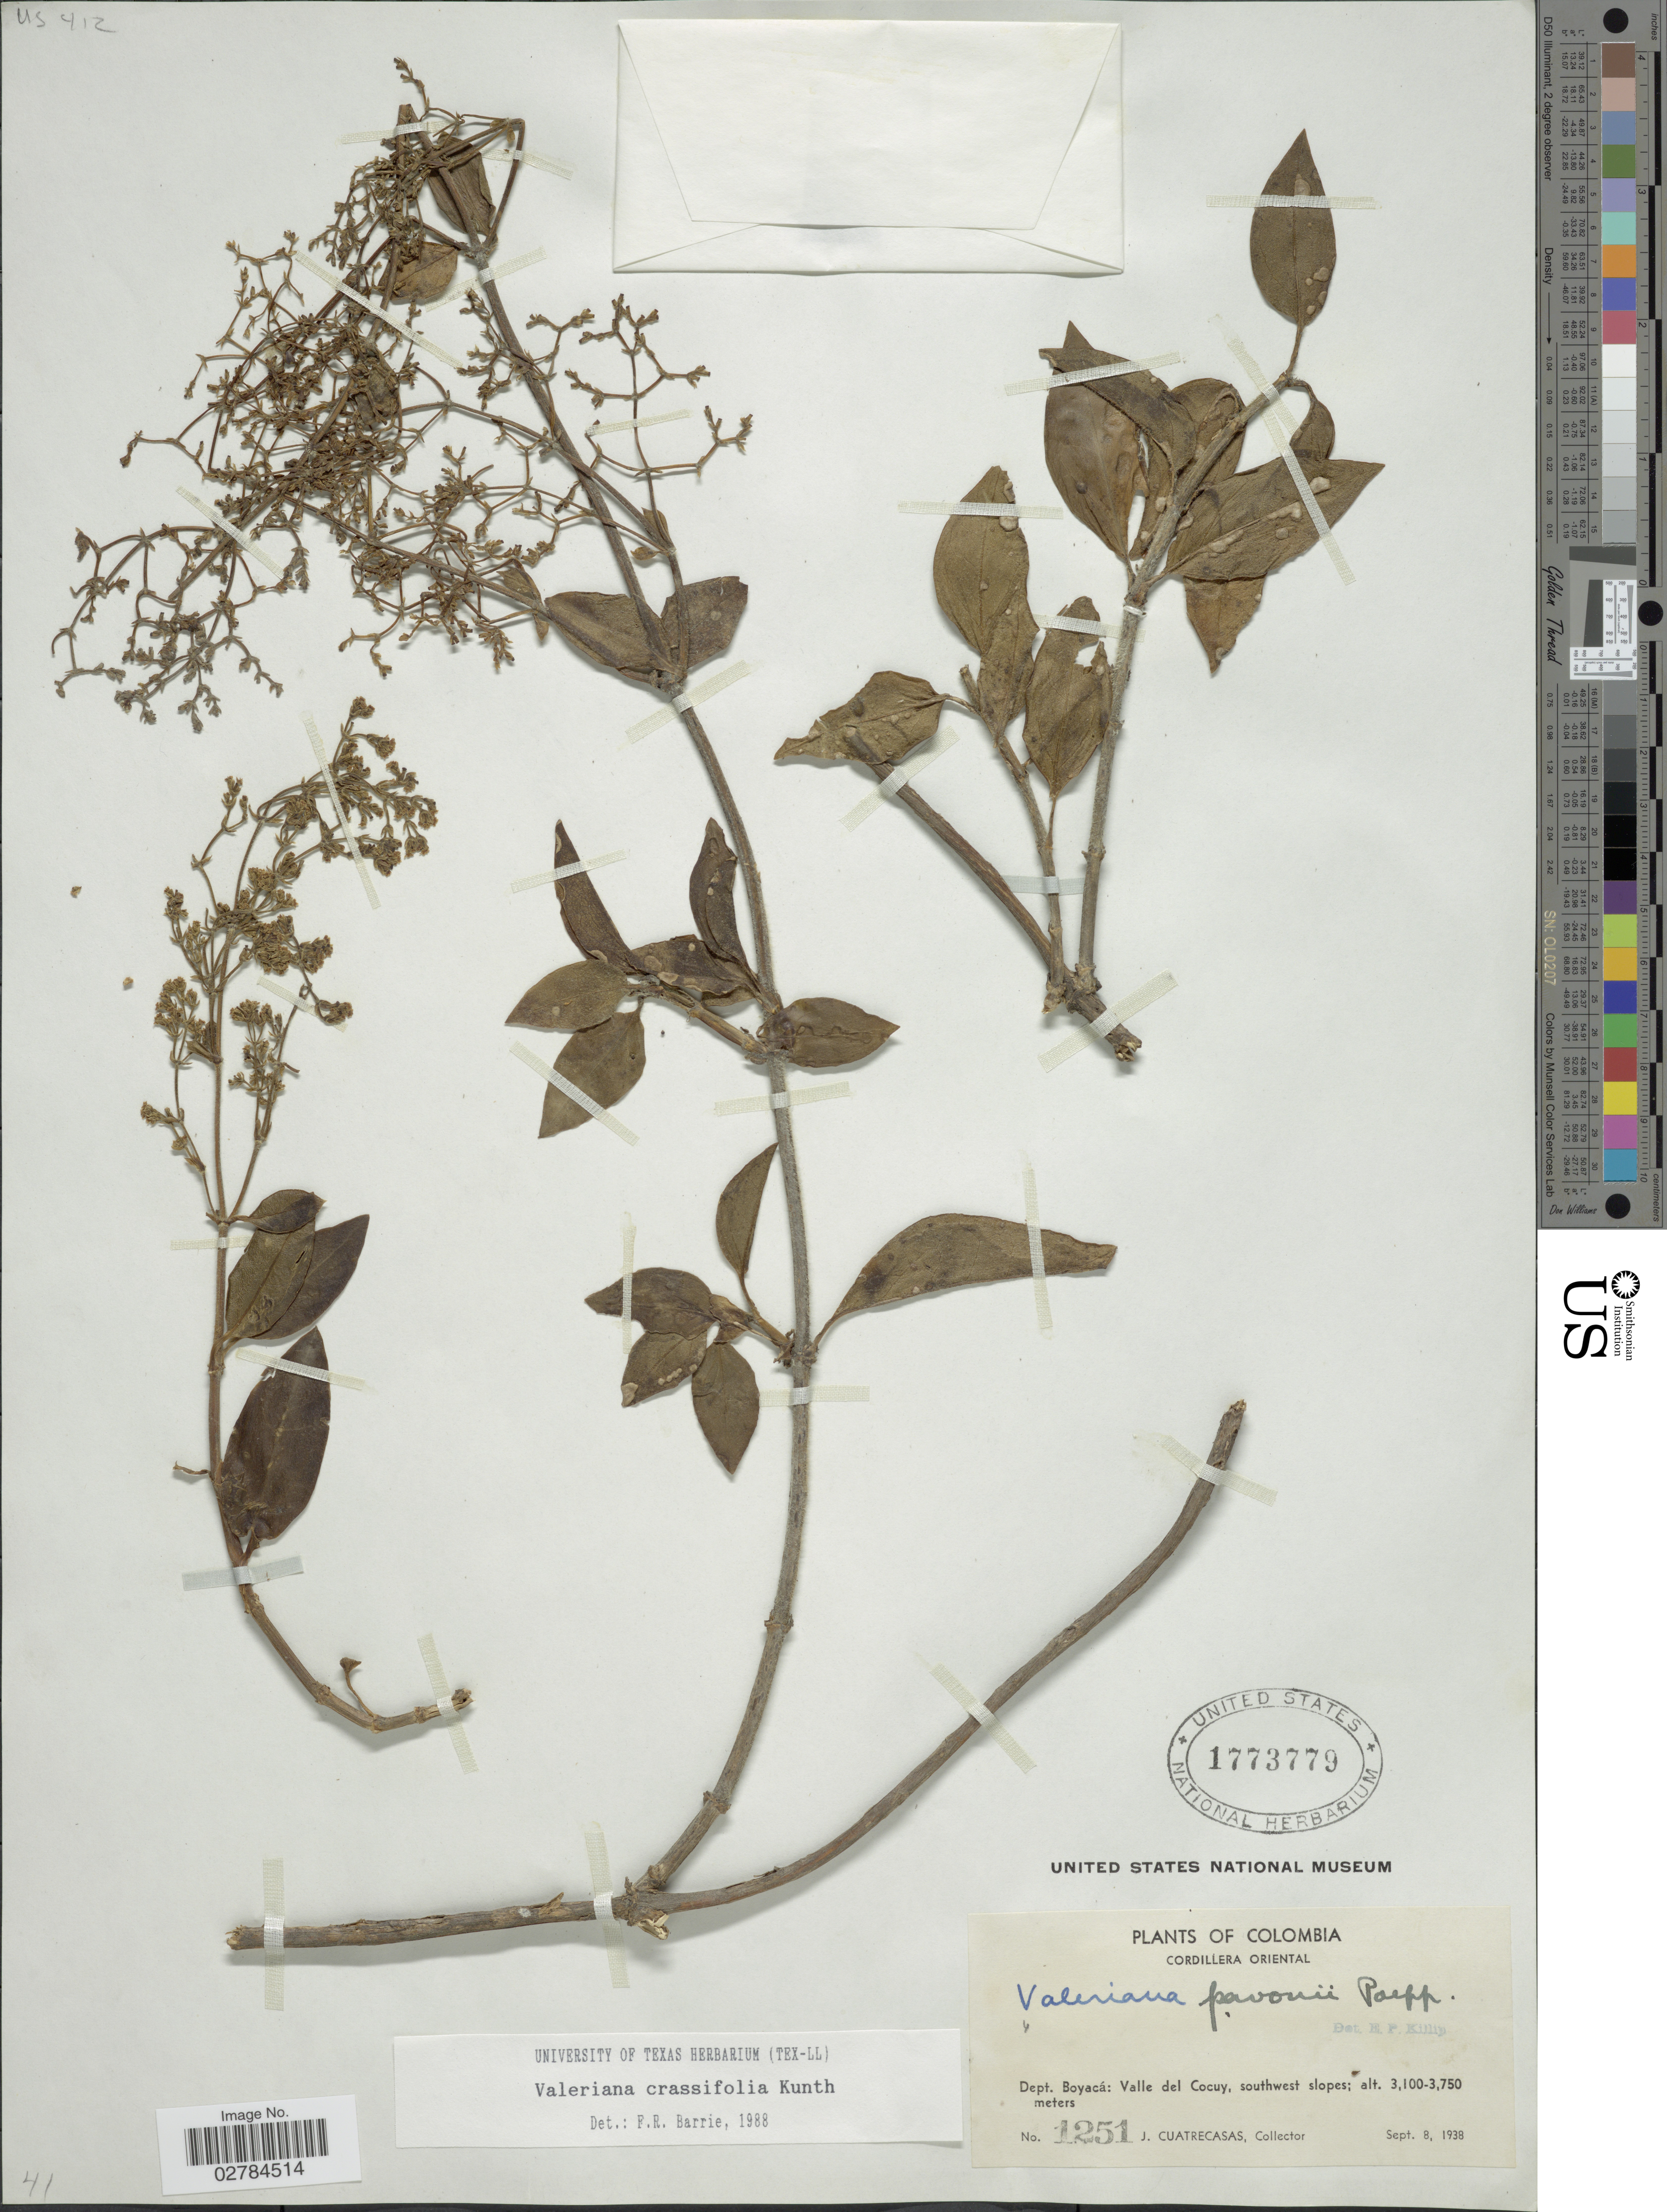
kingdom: Plantae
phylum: Tracheophyta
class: Magnoliopsida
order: Dipsacales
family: Caprifoliaceae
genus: Valeriana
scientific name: Valeriana crassifolia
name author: Kunth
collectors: J. Cuatrecasas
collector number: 1251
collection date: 1938-09-08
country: Colombia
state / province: Boyacá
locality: Cordillera Oriental. Dept. Boyacá: Valle del Cocuy, southwest slopes.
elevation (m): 3100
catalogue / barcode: US 1773779